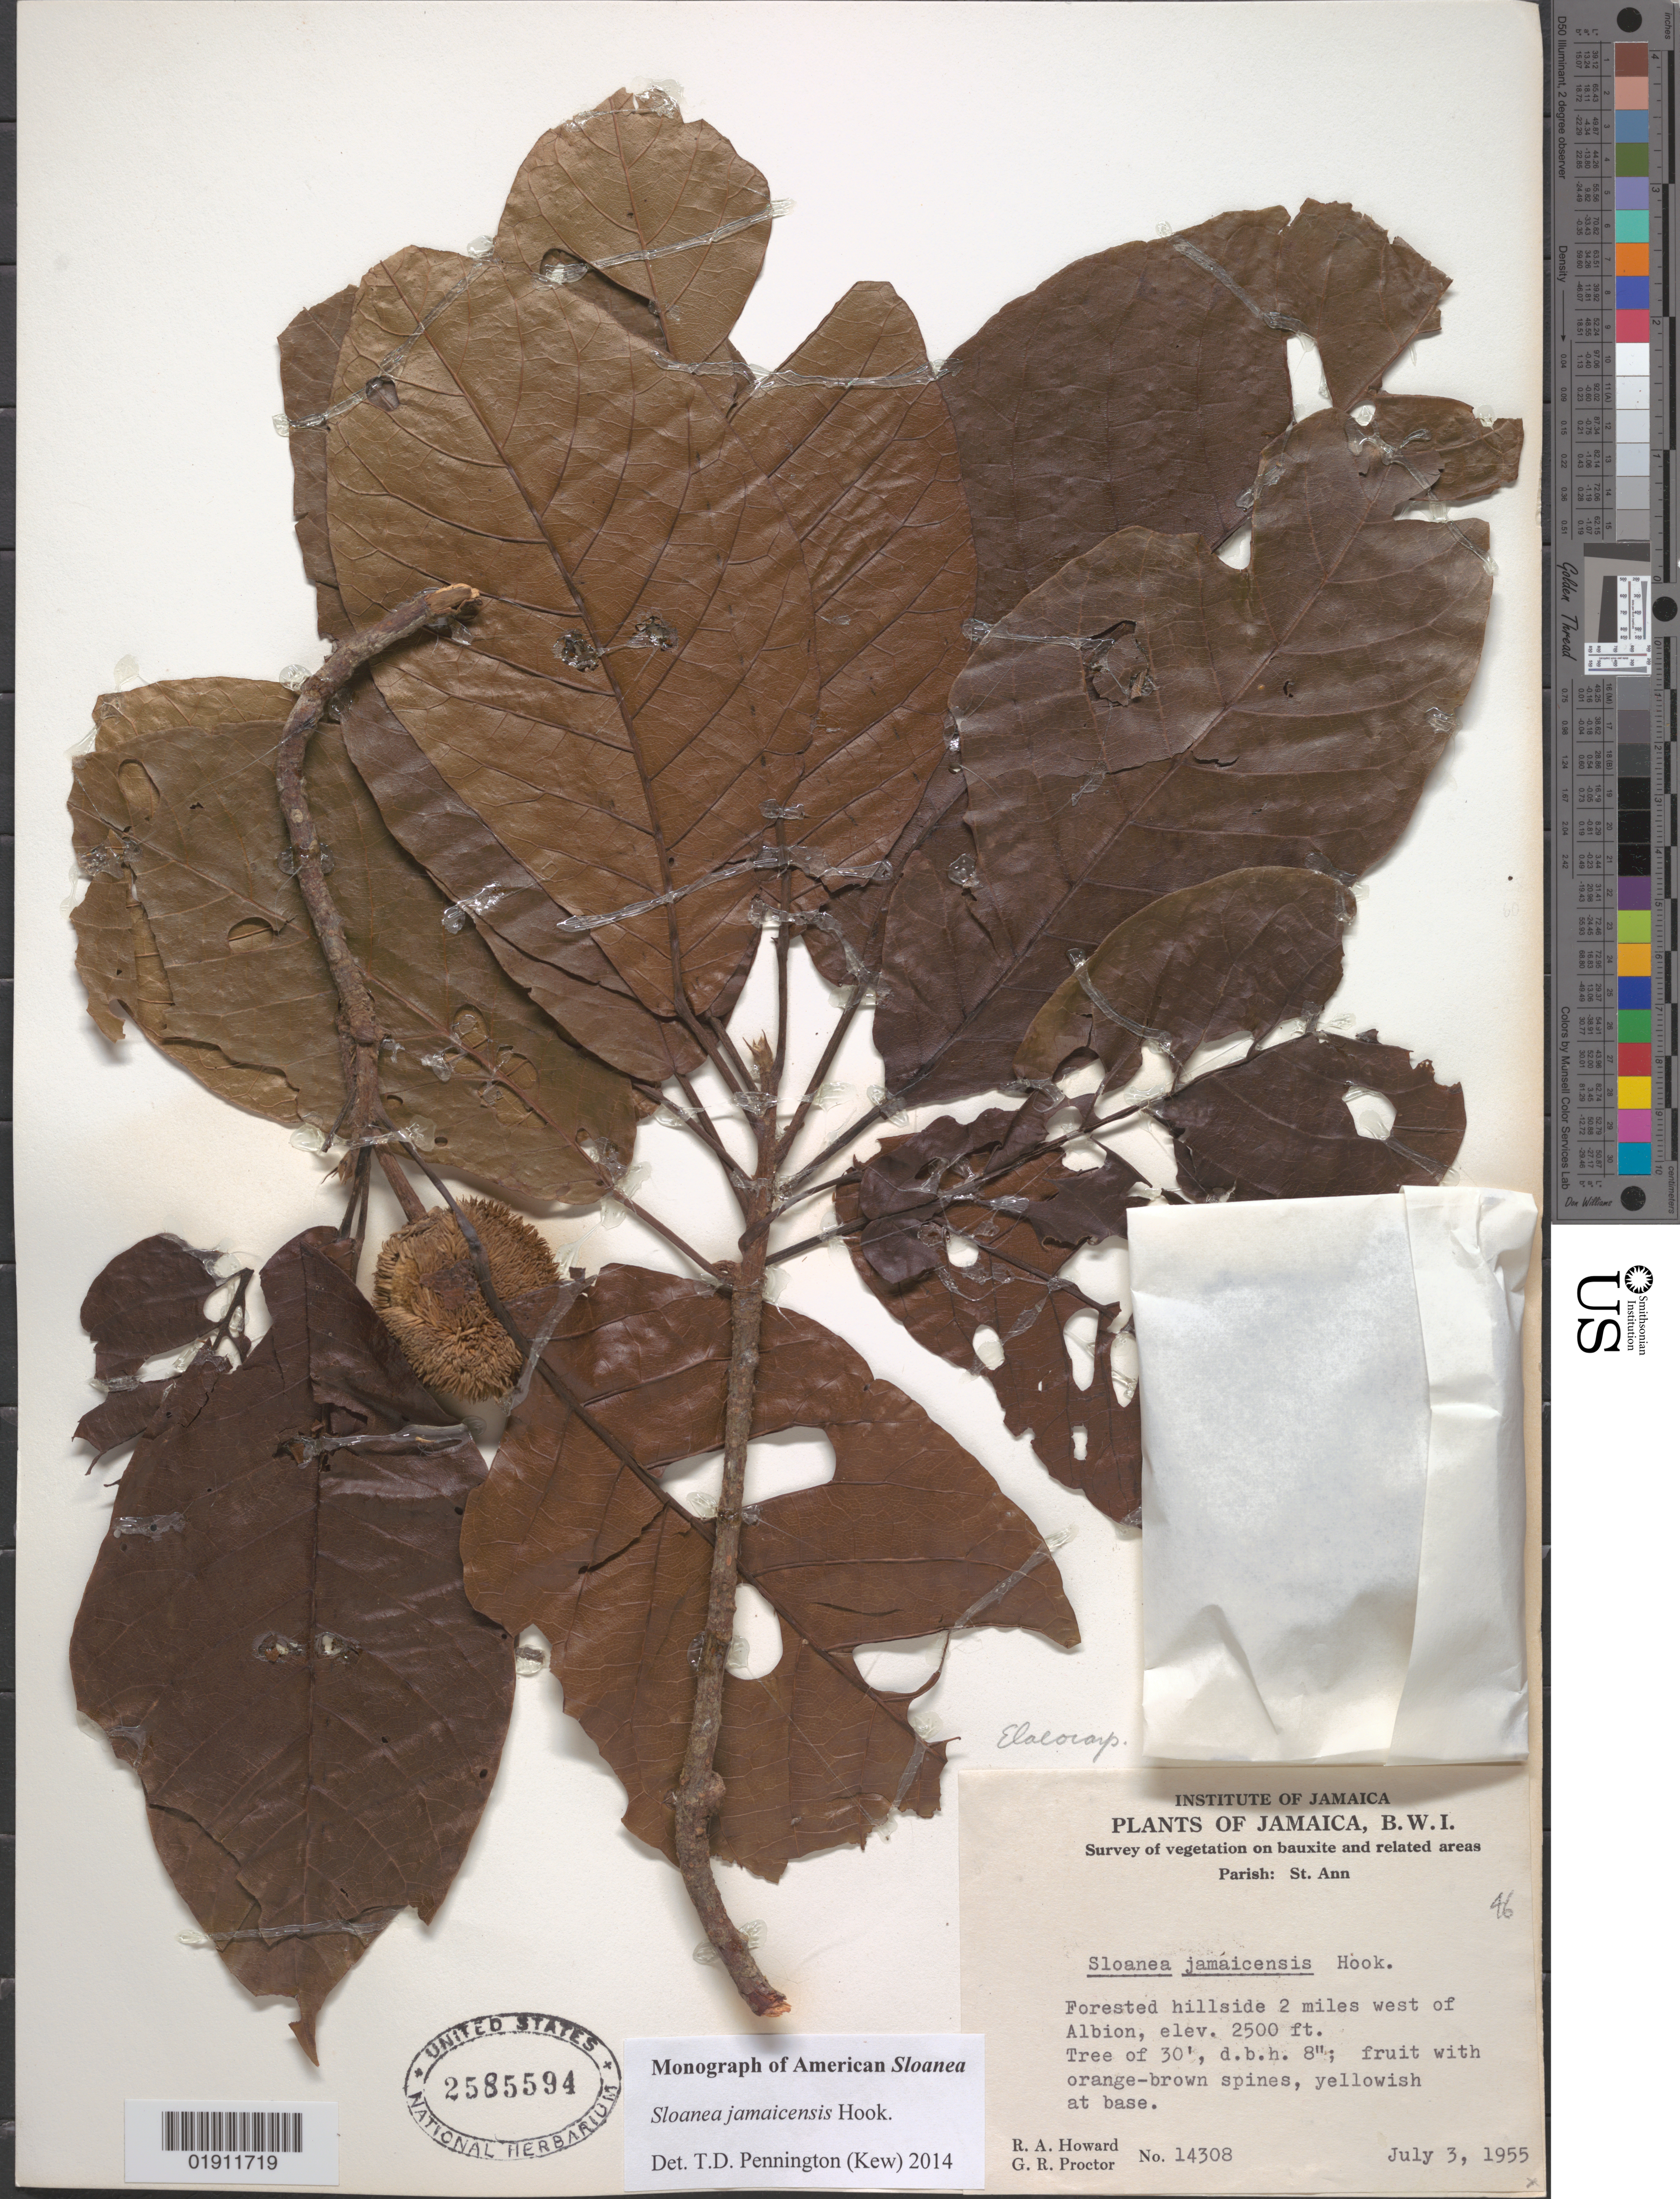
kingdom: Plantae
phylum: Tracheophyta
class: Magnoliopsida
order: Oxalidales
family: Elaeocarpaceae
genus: Sloanea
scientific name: Sloanea jamaicensis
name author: Hook.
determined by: Pennington, T. D., (K)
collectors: R. A. Howard & G. R. Proctor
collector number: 14308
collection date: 1955-07-03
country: Jamaica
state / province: Saint Ann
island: Jamaica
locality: Albion, 2 miles W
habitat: Forested hillside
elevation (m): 762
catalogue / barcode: US 2585594